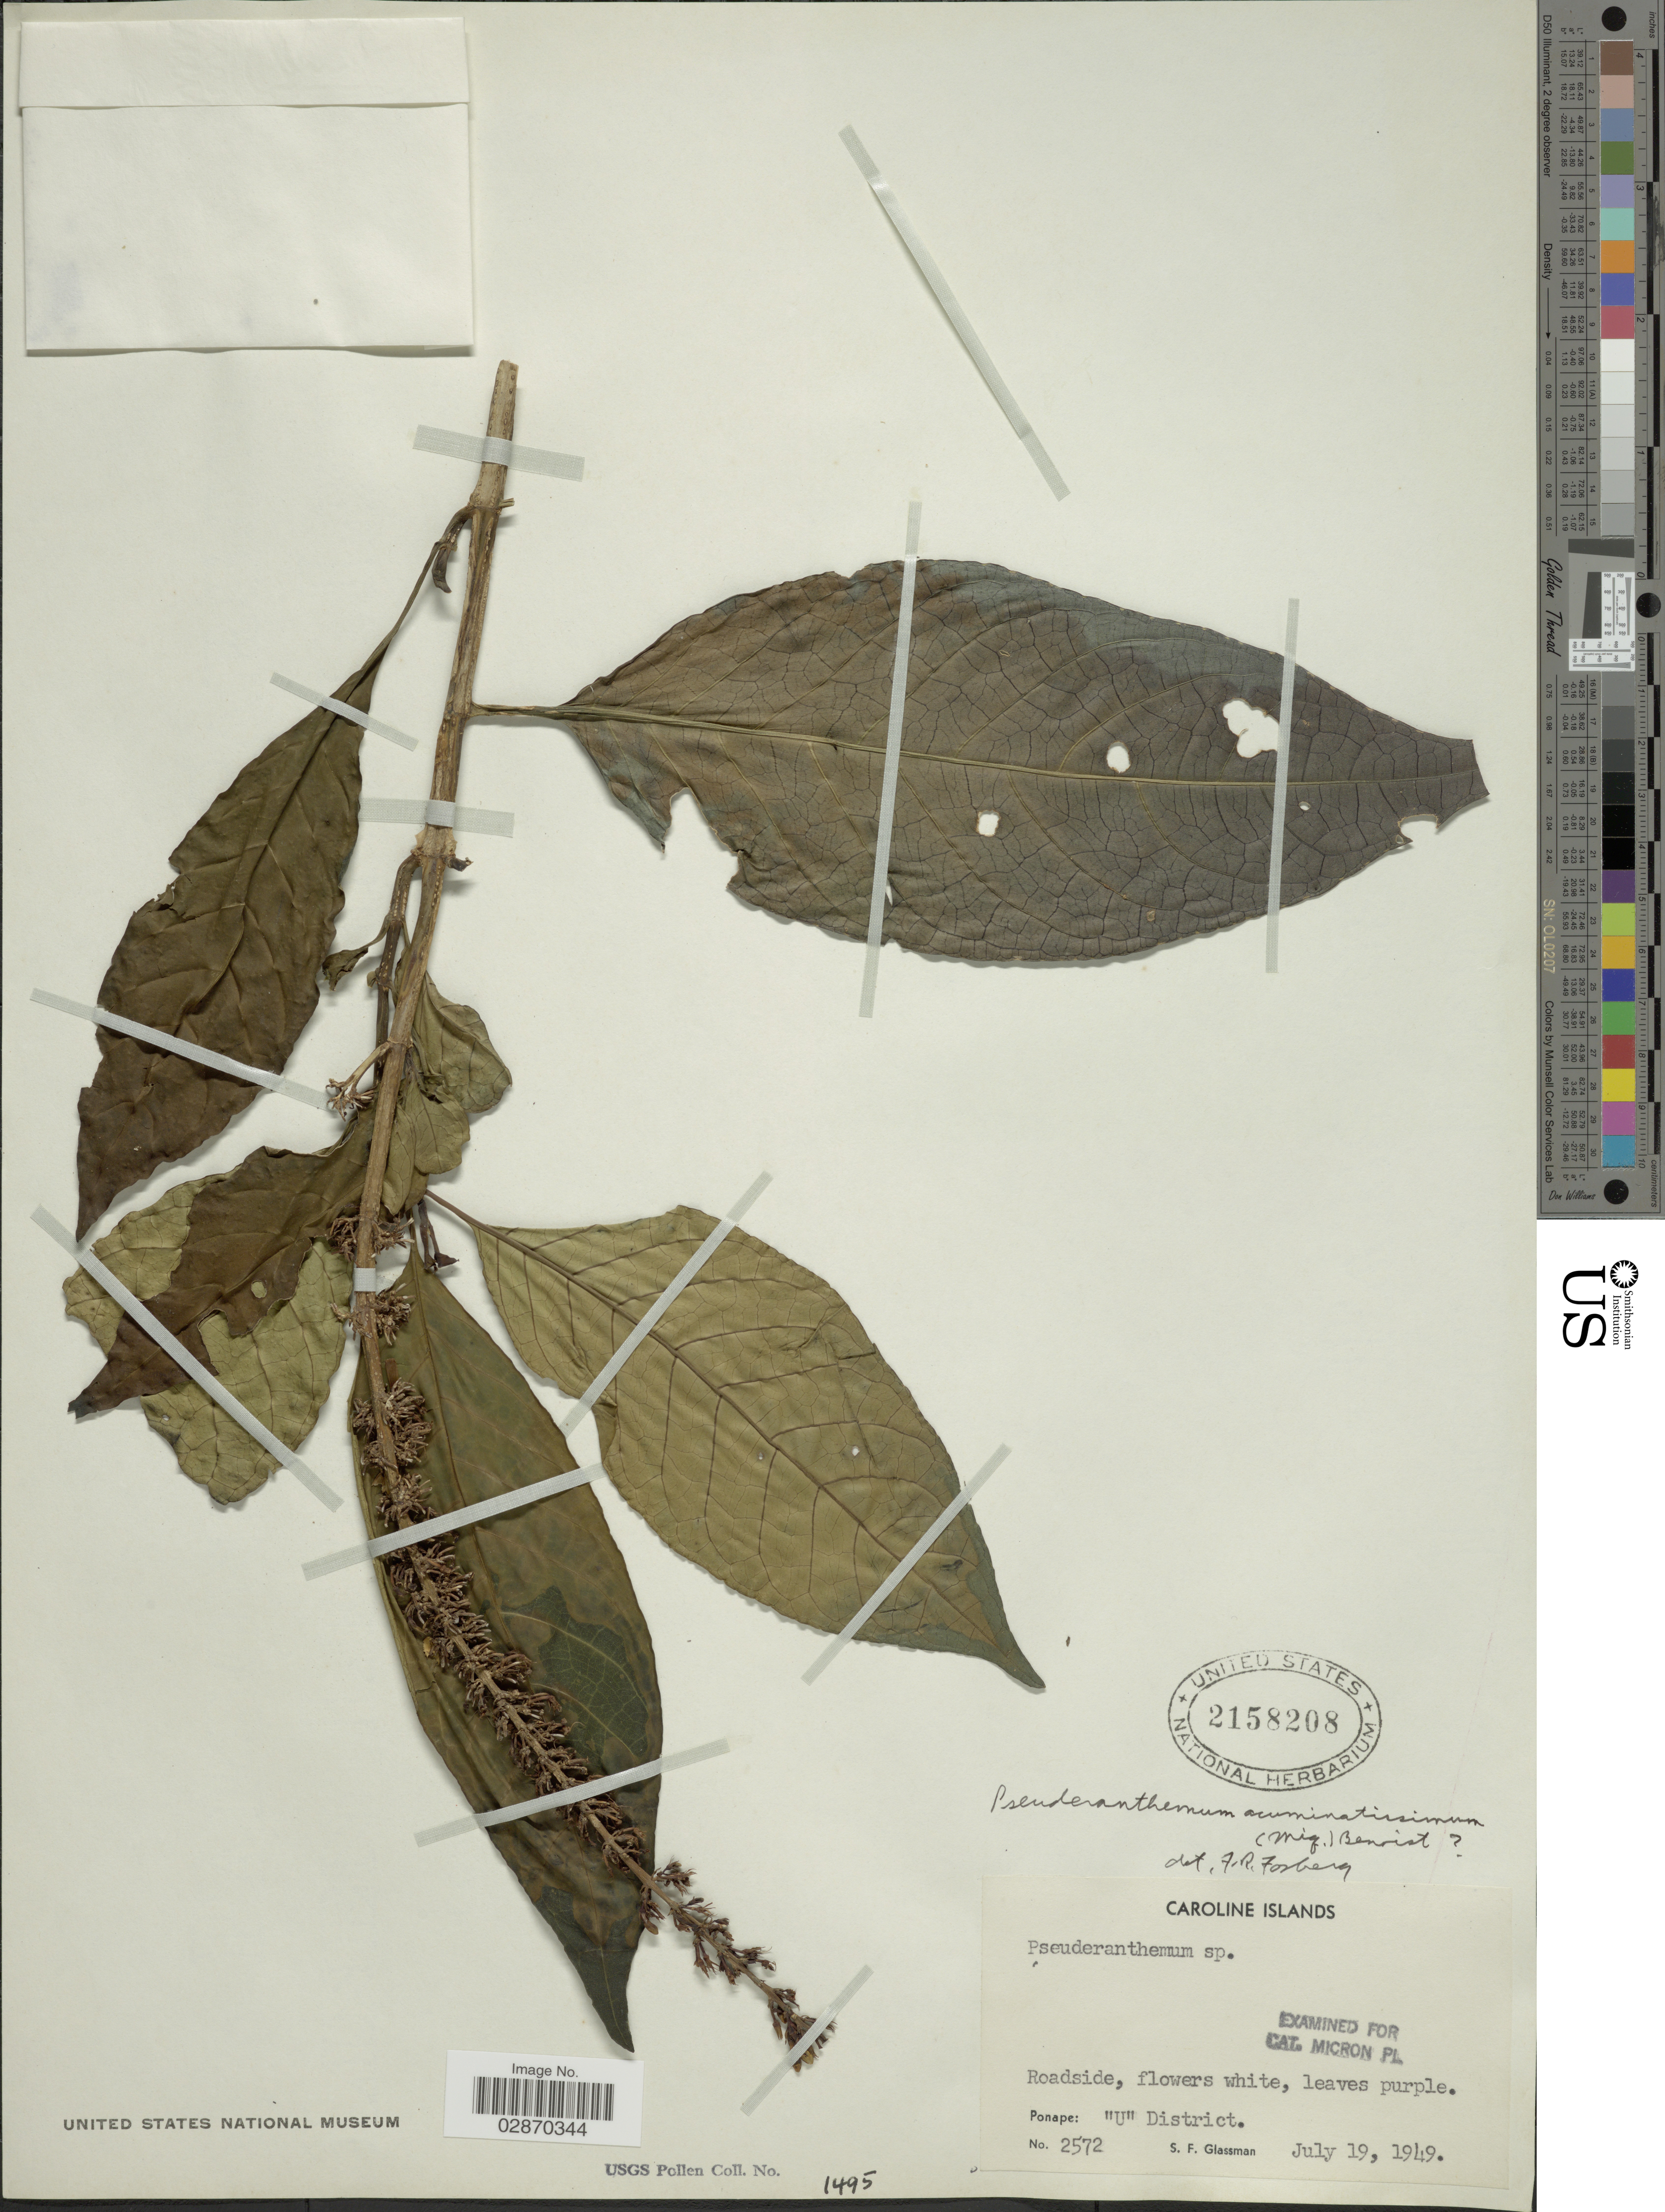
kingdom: Plantae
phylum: Tracheophyta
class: Magnoliopsida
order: Lamiales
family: Acanthaceae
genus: Pseuderanthemum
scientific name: Pseuderanthemum acuminatissimum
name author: (Miq.) Radlk.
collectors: S. F. Glassman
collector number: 2572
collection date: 1949-07-19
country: Micronesia, Federated States of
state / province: Pohnpei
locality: Caroline Islands. Ponape: "U" District.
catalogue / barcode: US 2158208